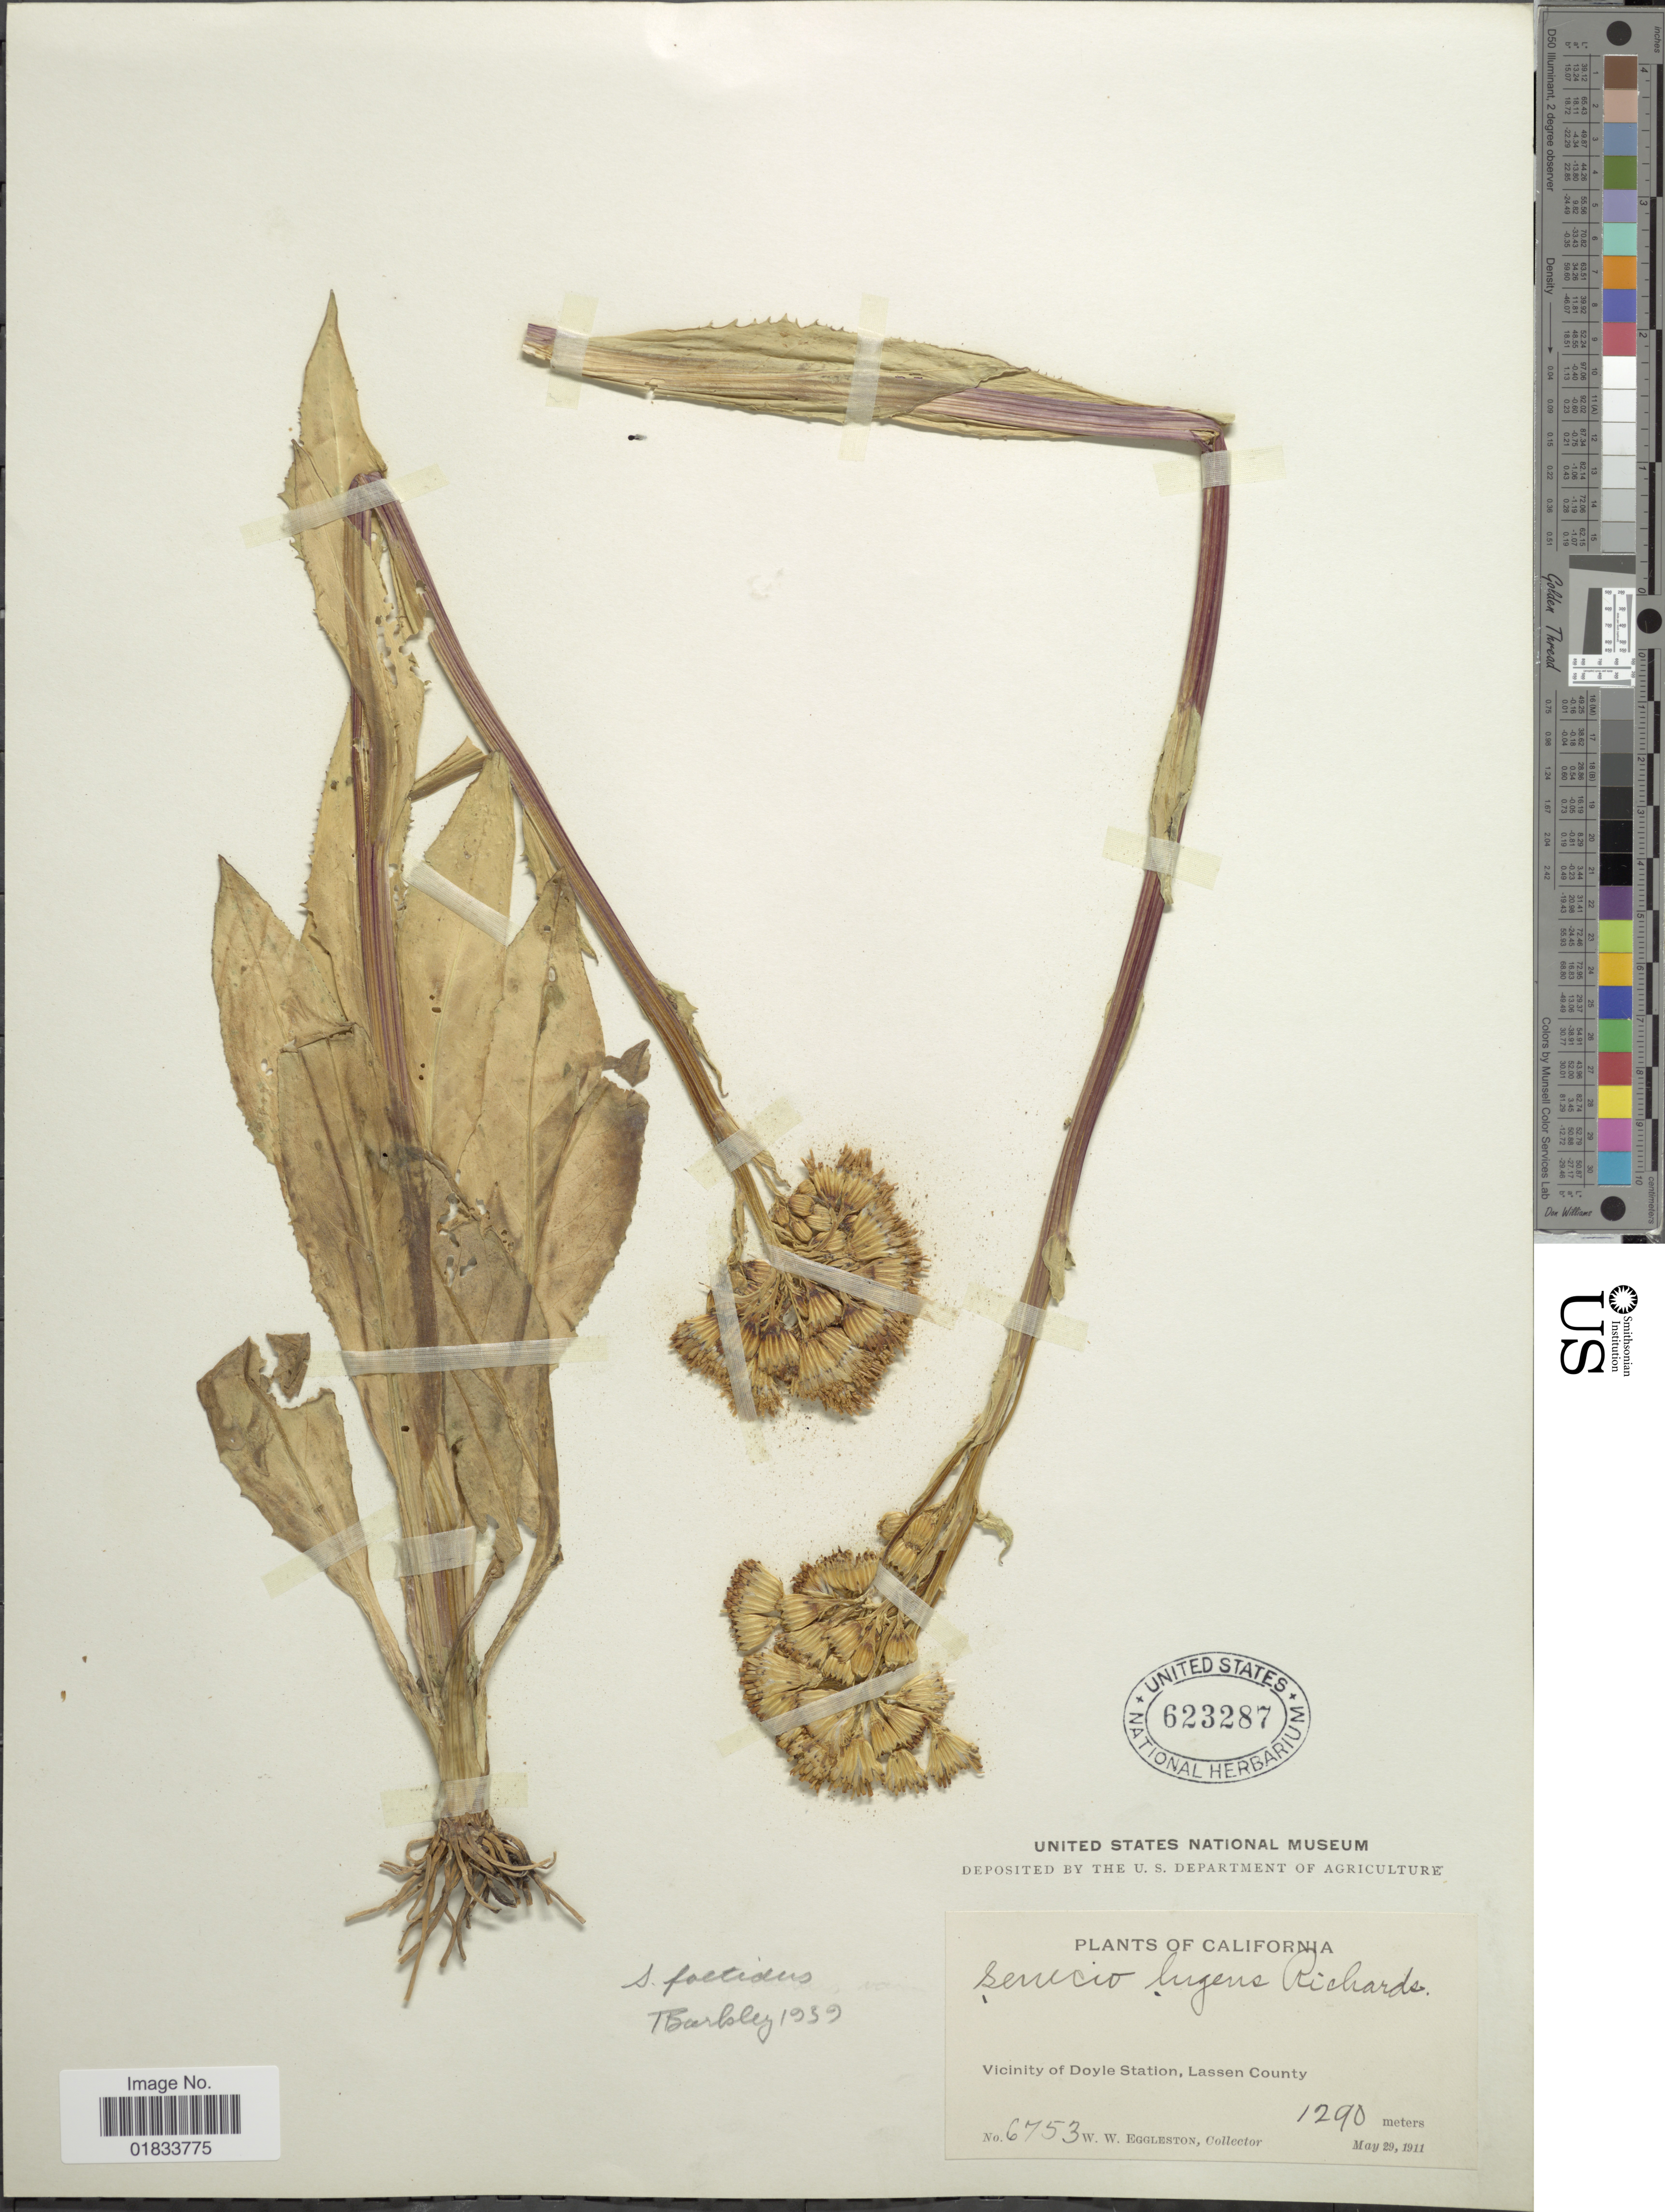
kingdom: Plantae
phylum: Tracheophyta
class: Magnoliopsida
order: Asterales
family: Asteraceae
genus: Senecio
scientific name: Senecio foetidus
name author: Howell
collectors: W. W. Eggleston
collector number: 6753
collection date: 1911-05-29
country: United States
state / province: California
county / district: Lassen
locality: Vicinity of Doyle Station, Lassen County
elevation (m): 1290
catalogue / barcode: US 623287